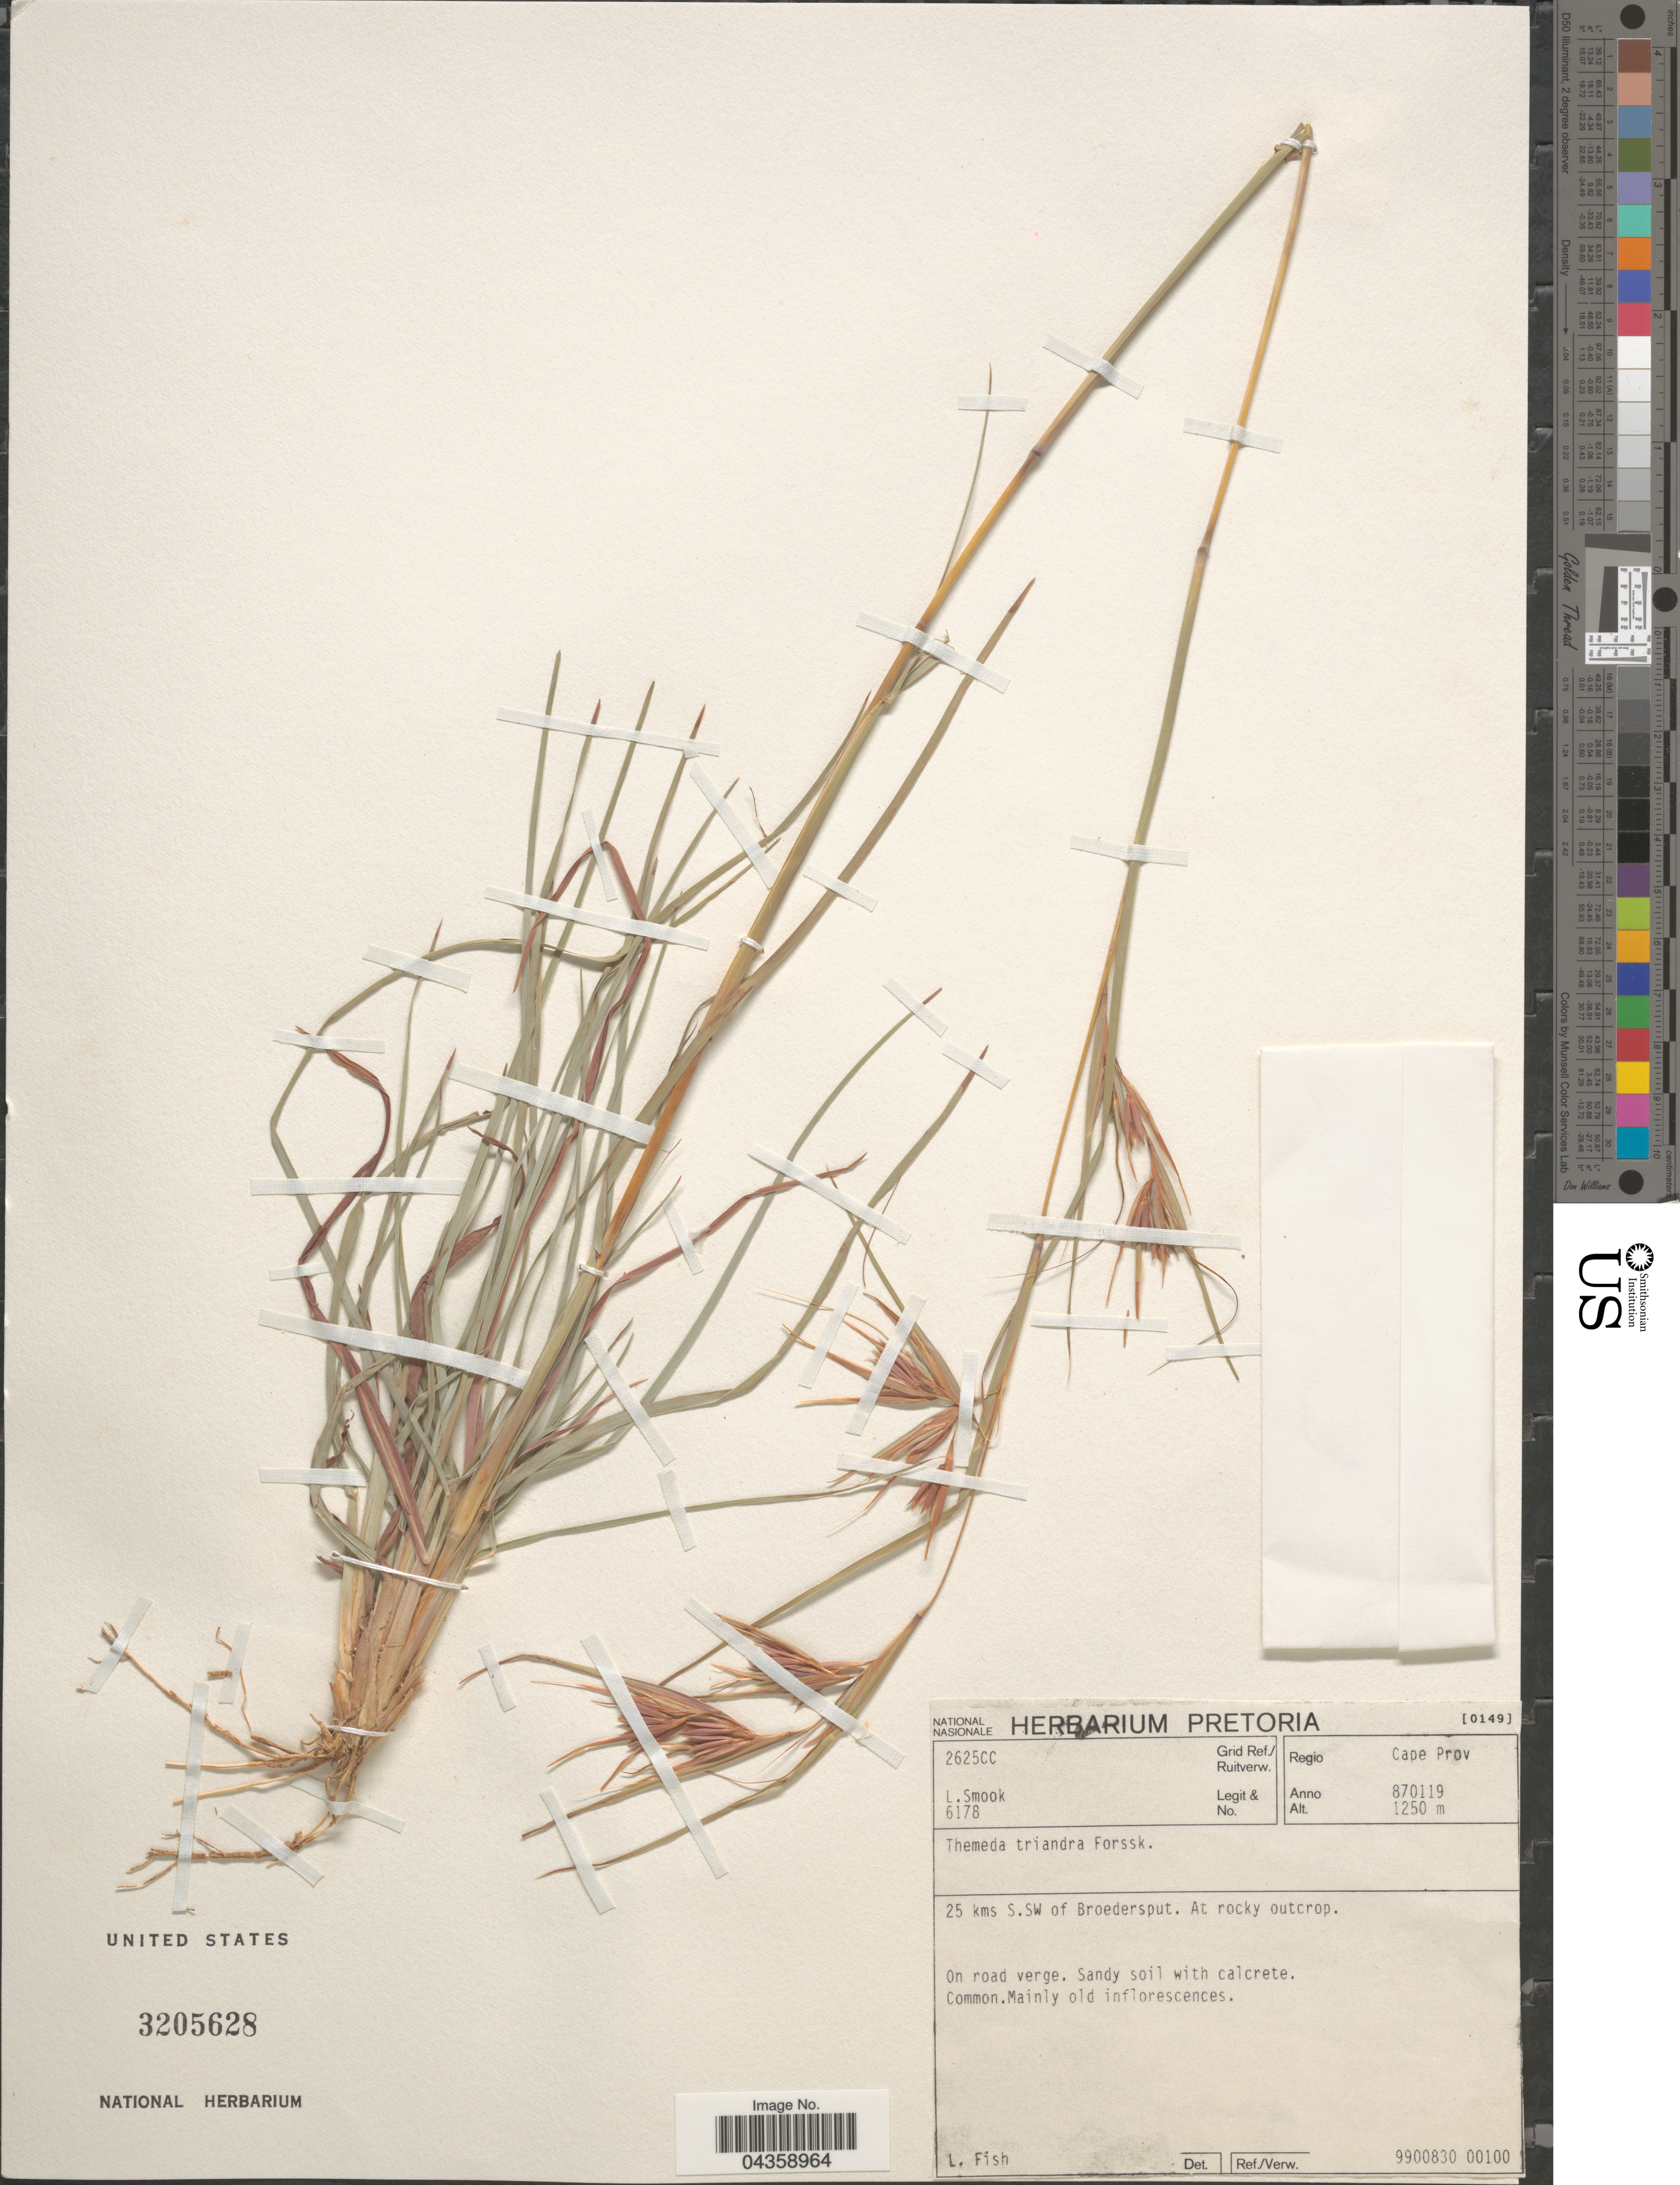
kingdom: Plantae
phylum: Tracheophyta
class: Liliopsida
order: Poales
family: Poaceae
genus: Themeda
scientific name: Themeda triandra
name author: Forssk.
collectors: L. Smook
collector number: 6178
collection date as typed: Transcribed d/m/y: 19/1/87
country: South Africa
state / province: North West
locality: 2625CC Grid Ref./Ruitverw. Regio Cape Prov. 25 kms S.SW of Broedersput.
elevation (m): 1250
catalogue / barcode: US 3205628